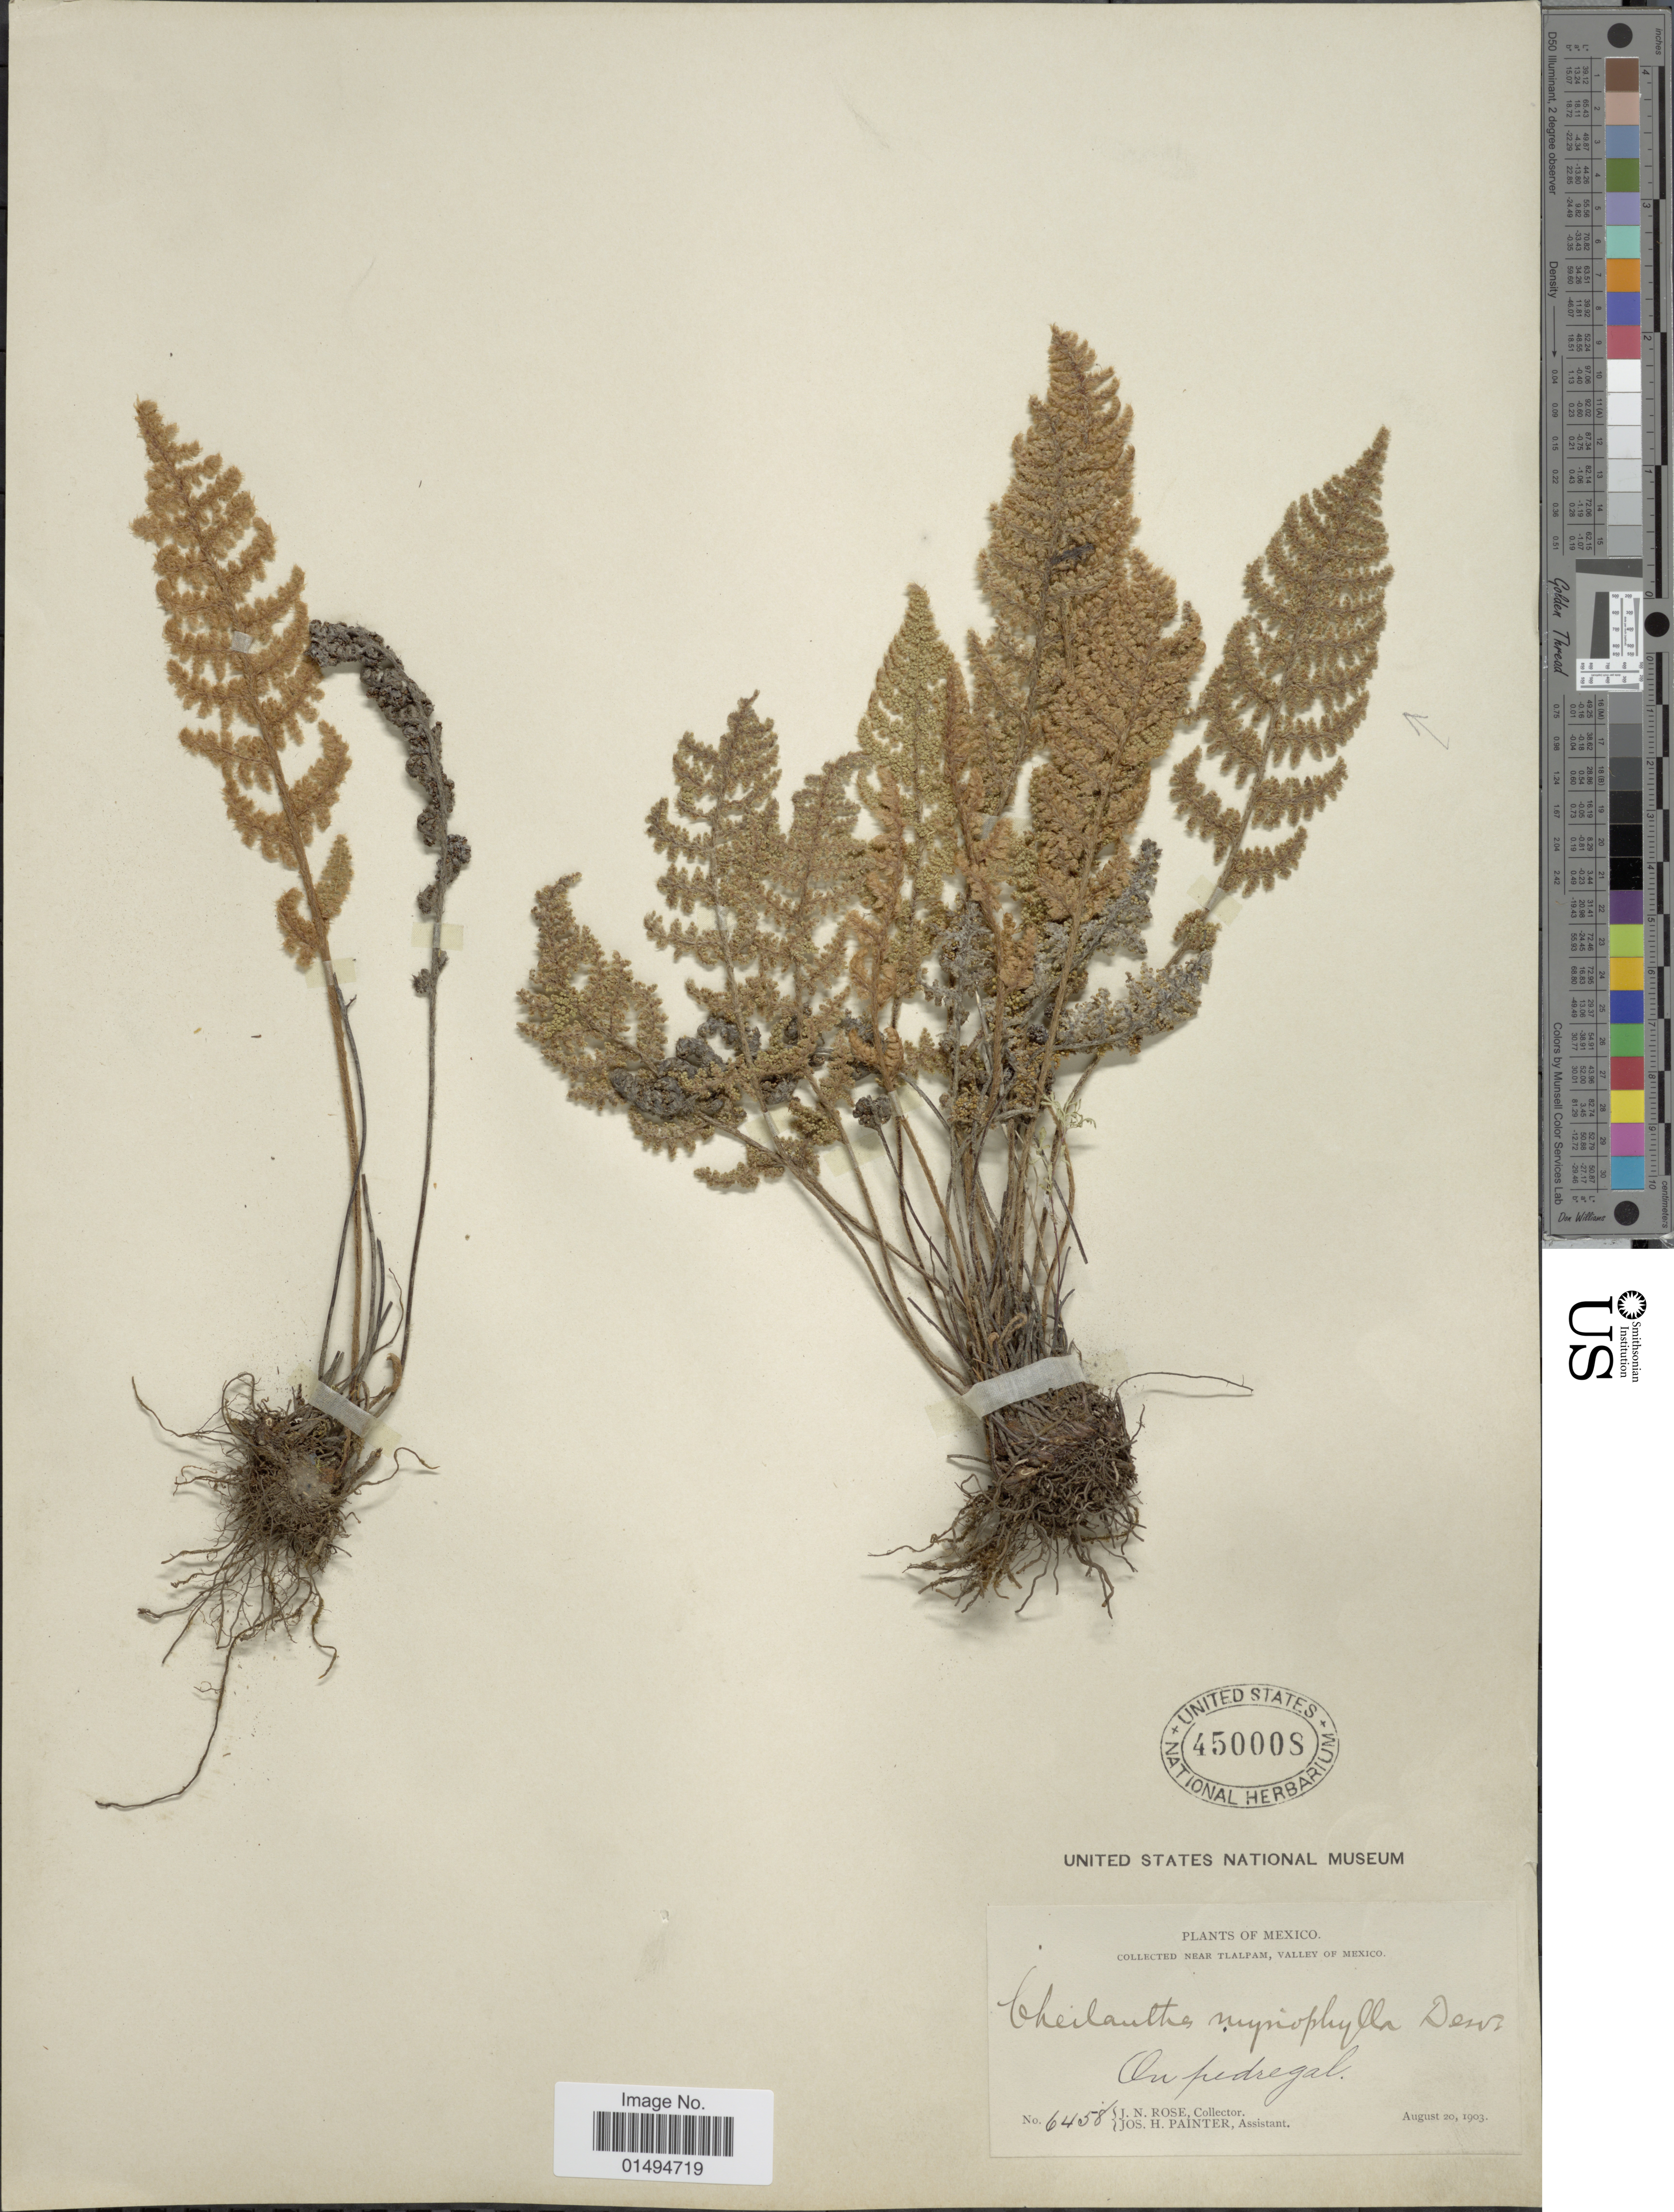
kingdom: Plantae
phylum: Tracheophyta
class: Polypodiopsida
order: Polypodiales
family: Pteridaceae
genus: Myriopteris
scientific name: Myriopteris myriophylla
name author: (Desv.) J. Sm.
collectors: J. N. Rose & J. H. Painter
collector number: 6458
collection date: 1903-08-20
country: Mexico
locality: Near Tlalpam, Valley of Mexico, On Pedregal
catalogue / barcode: US 450008